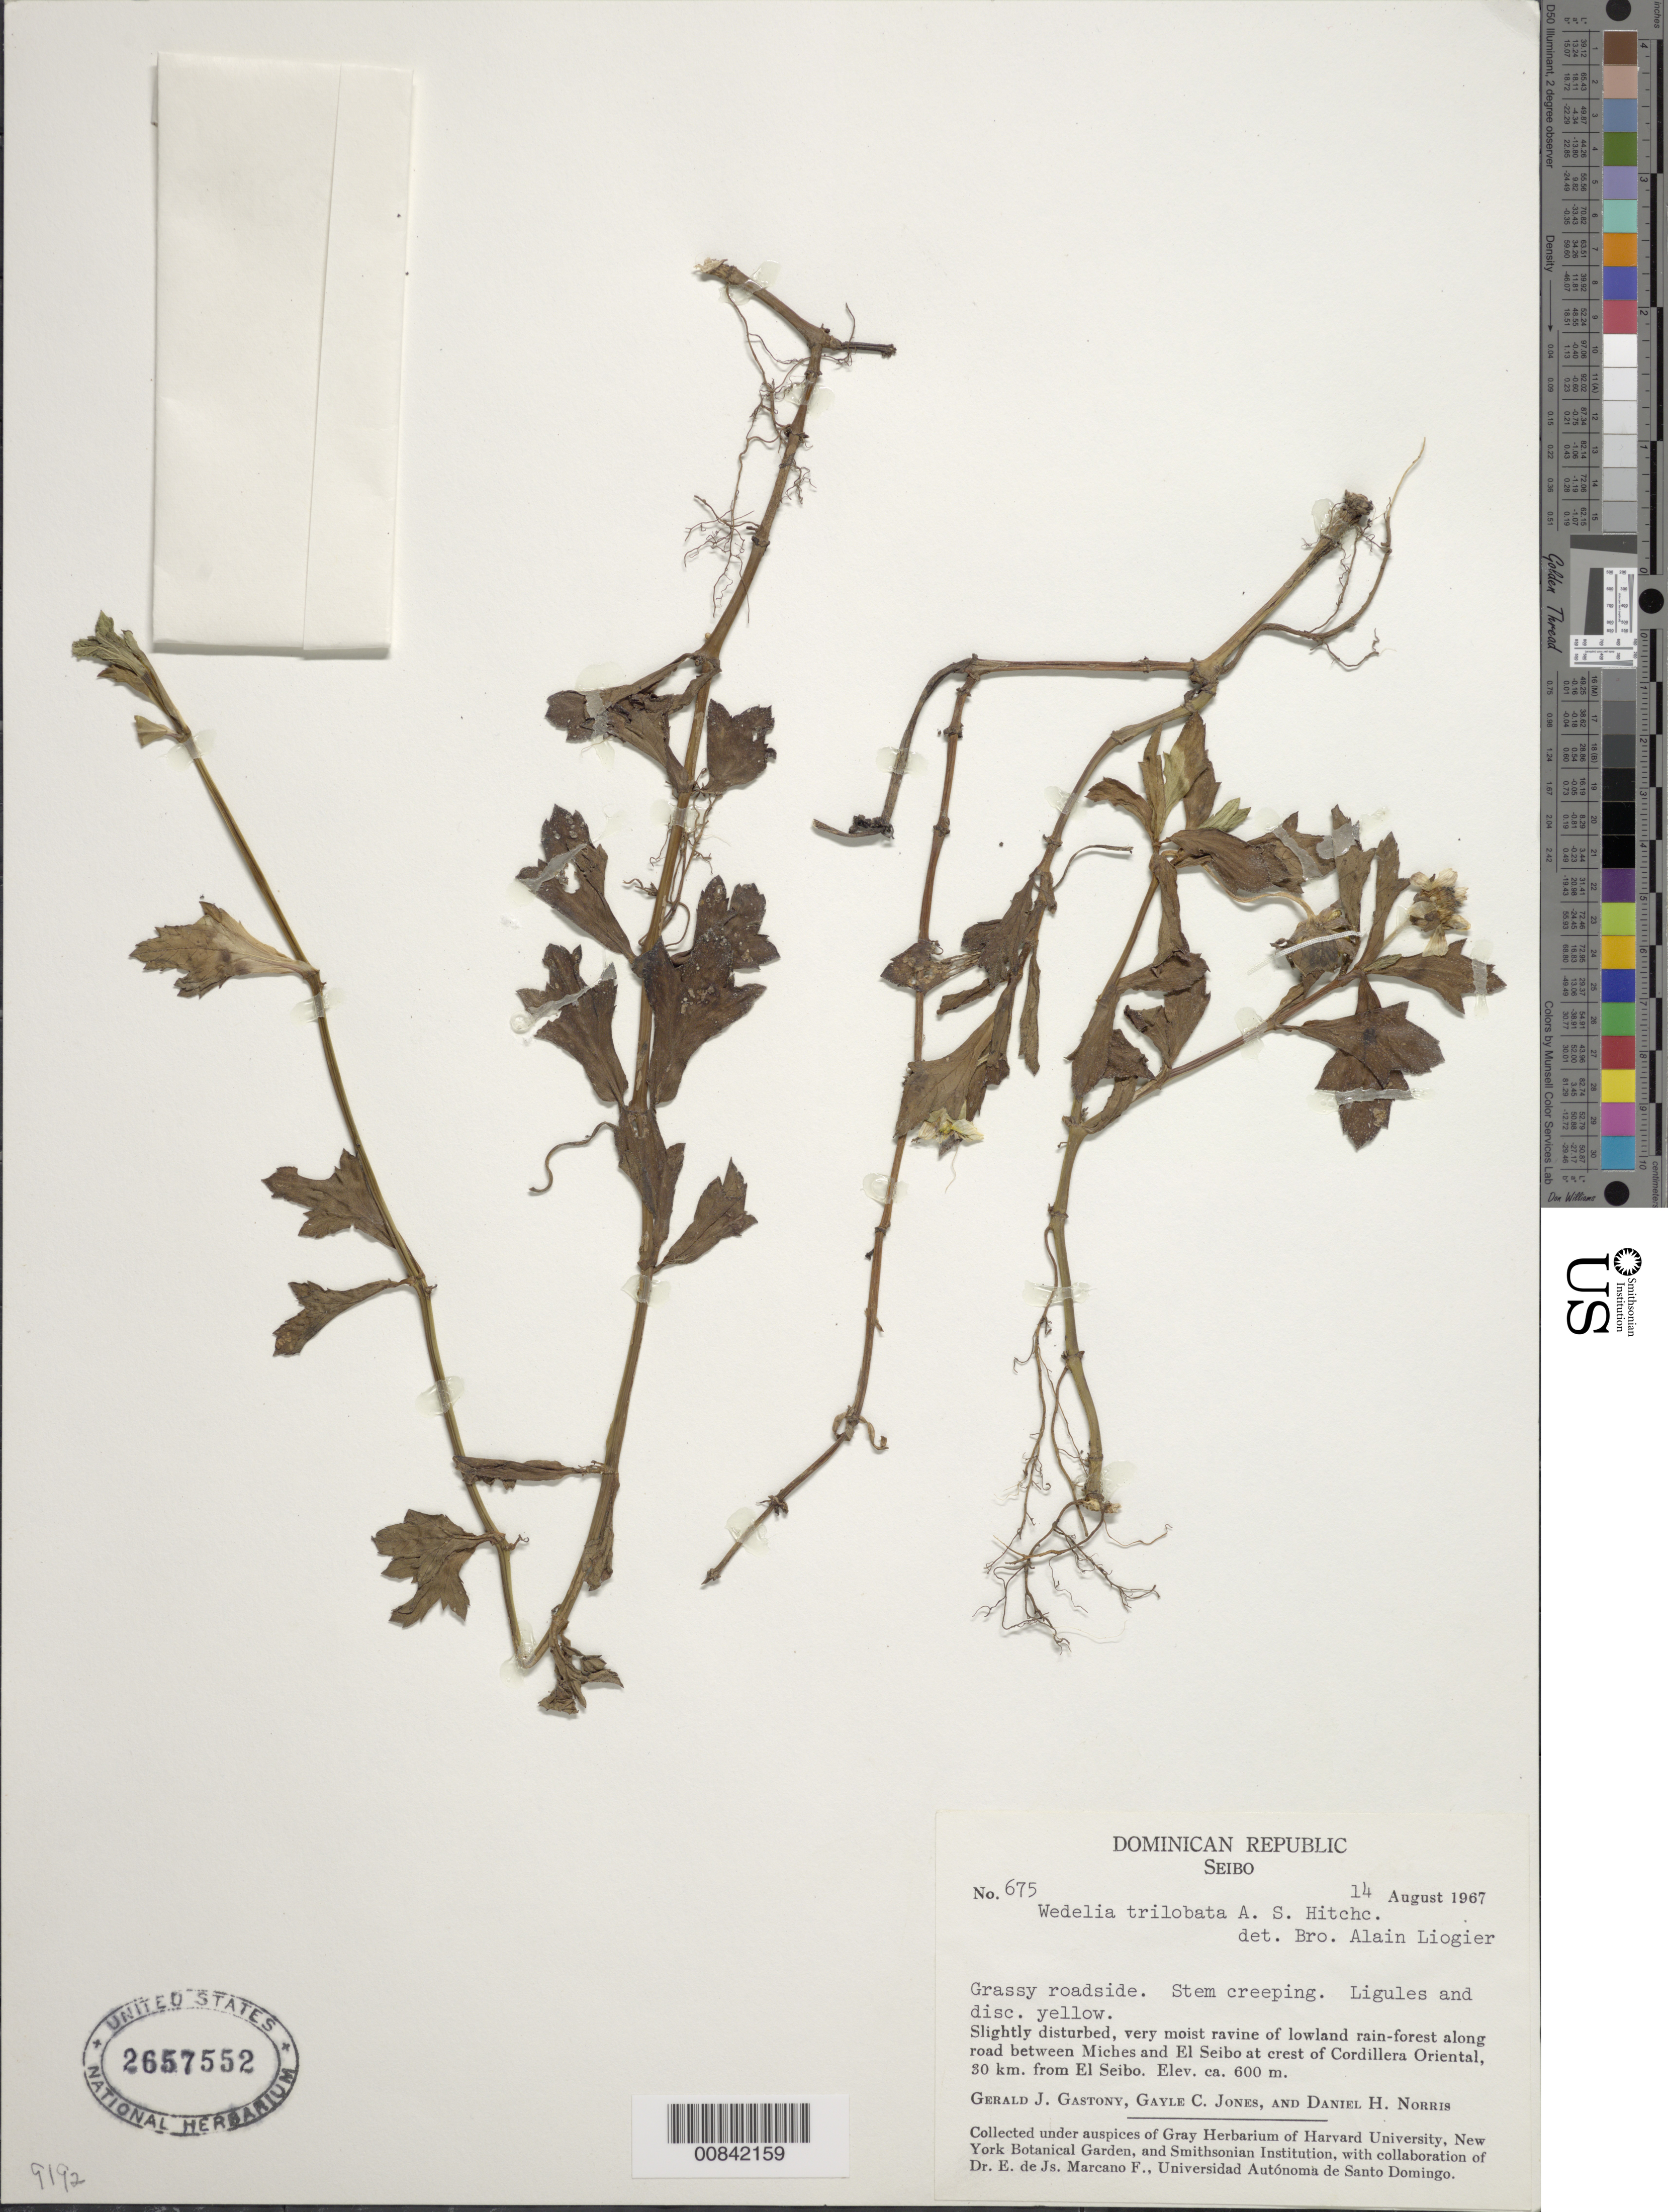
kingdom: Plantae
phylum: Tracheophyta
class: Magnoliopsida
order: Asterales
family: Asteraceae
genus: Sphagneticola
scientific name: Sphagneticola trilobata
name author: (L.) Pruski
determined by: Liogier, Alain H.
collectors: G. Gastony, G. C. Jones & D. H. Norris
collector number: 675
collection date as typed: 14 Aug 1967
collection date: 1967-08-14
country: Dominican Republic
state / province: El Seibo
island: Hispaniola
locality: Along road between Miches and El Seibo at crest of Cordillera Oriental, 30 km. from El Seibo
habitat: Grassy roadside in slightly disturbed, very moist ravine of lowland rain-forest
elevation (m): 600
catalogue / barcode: US 2657552